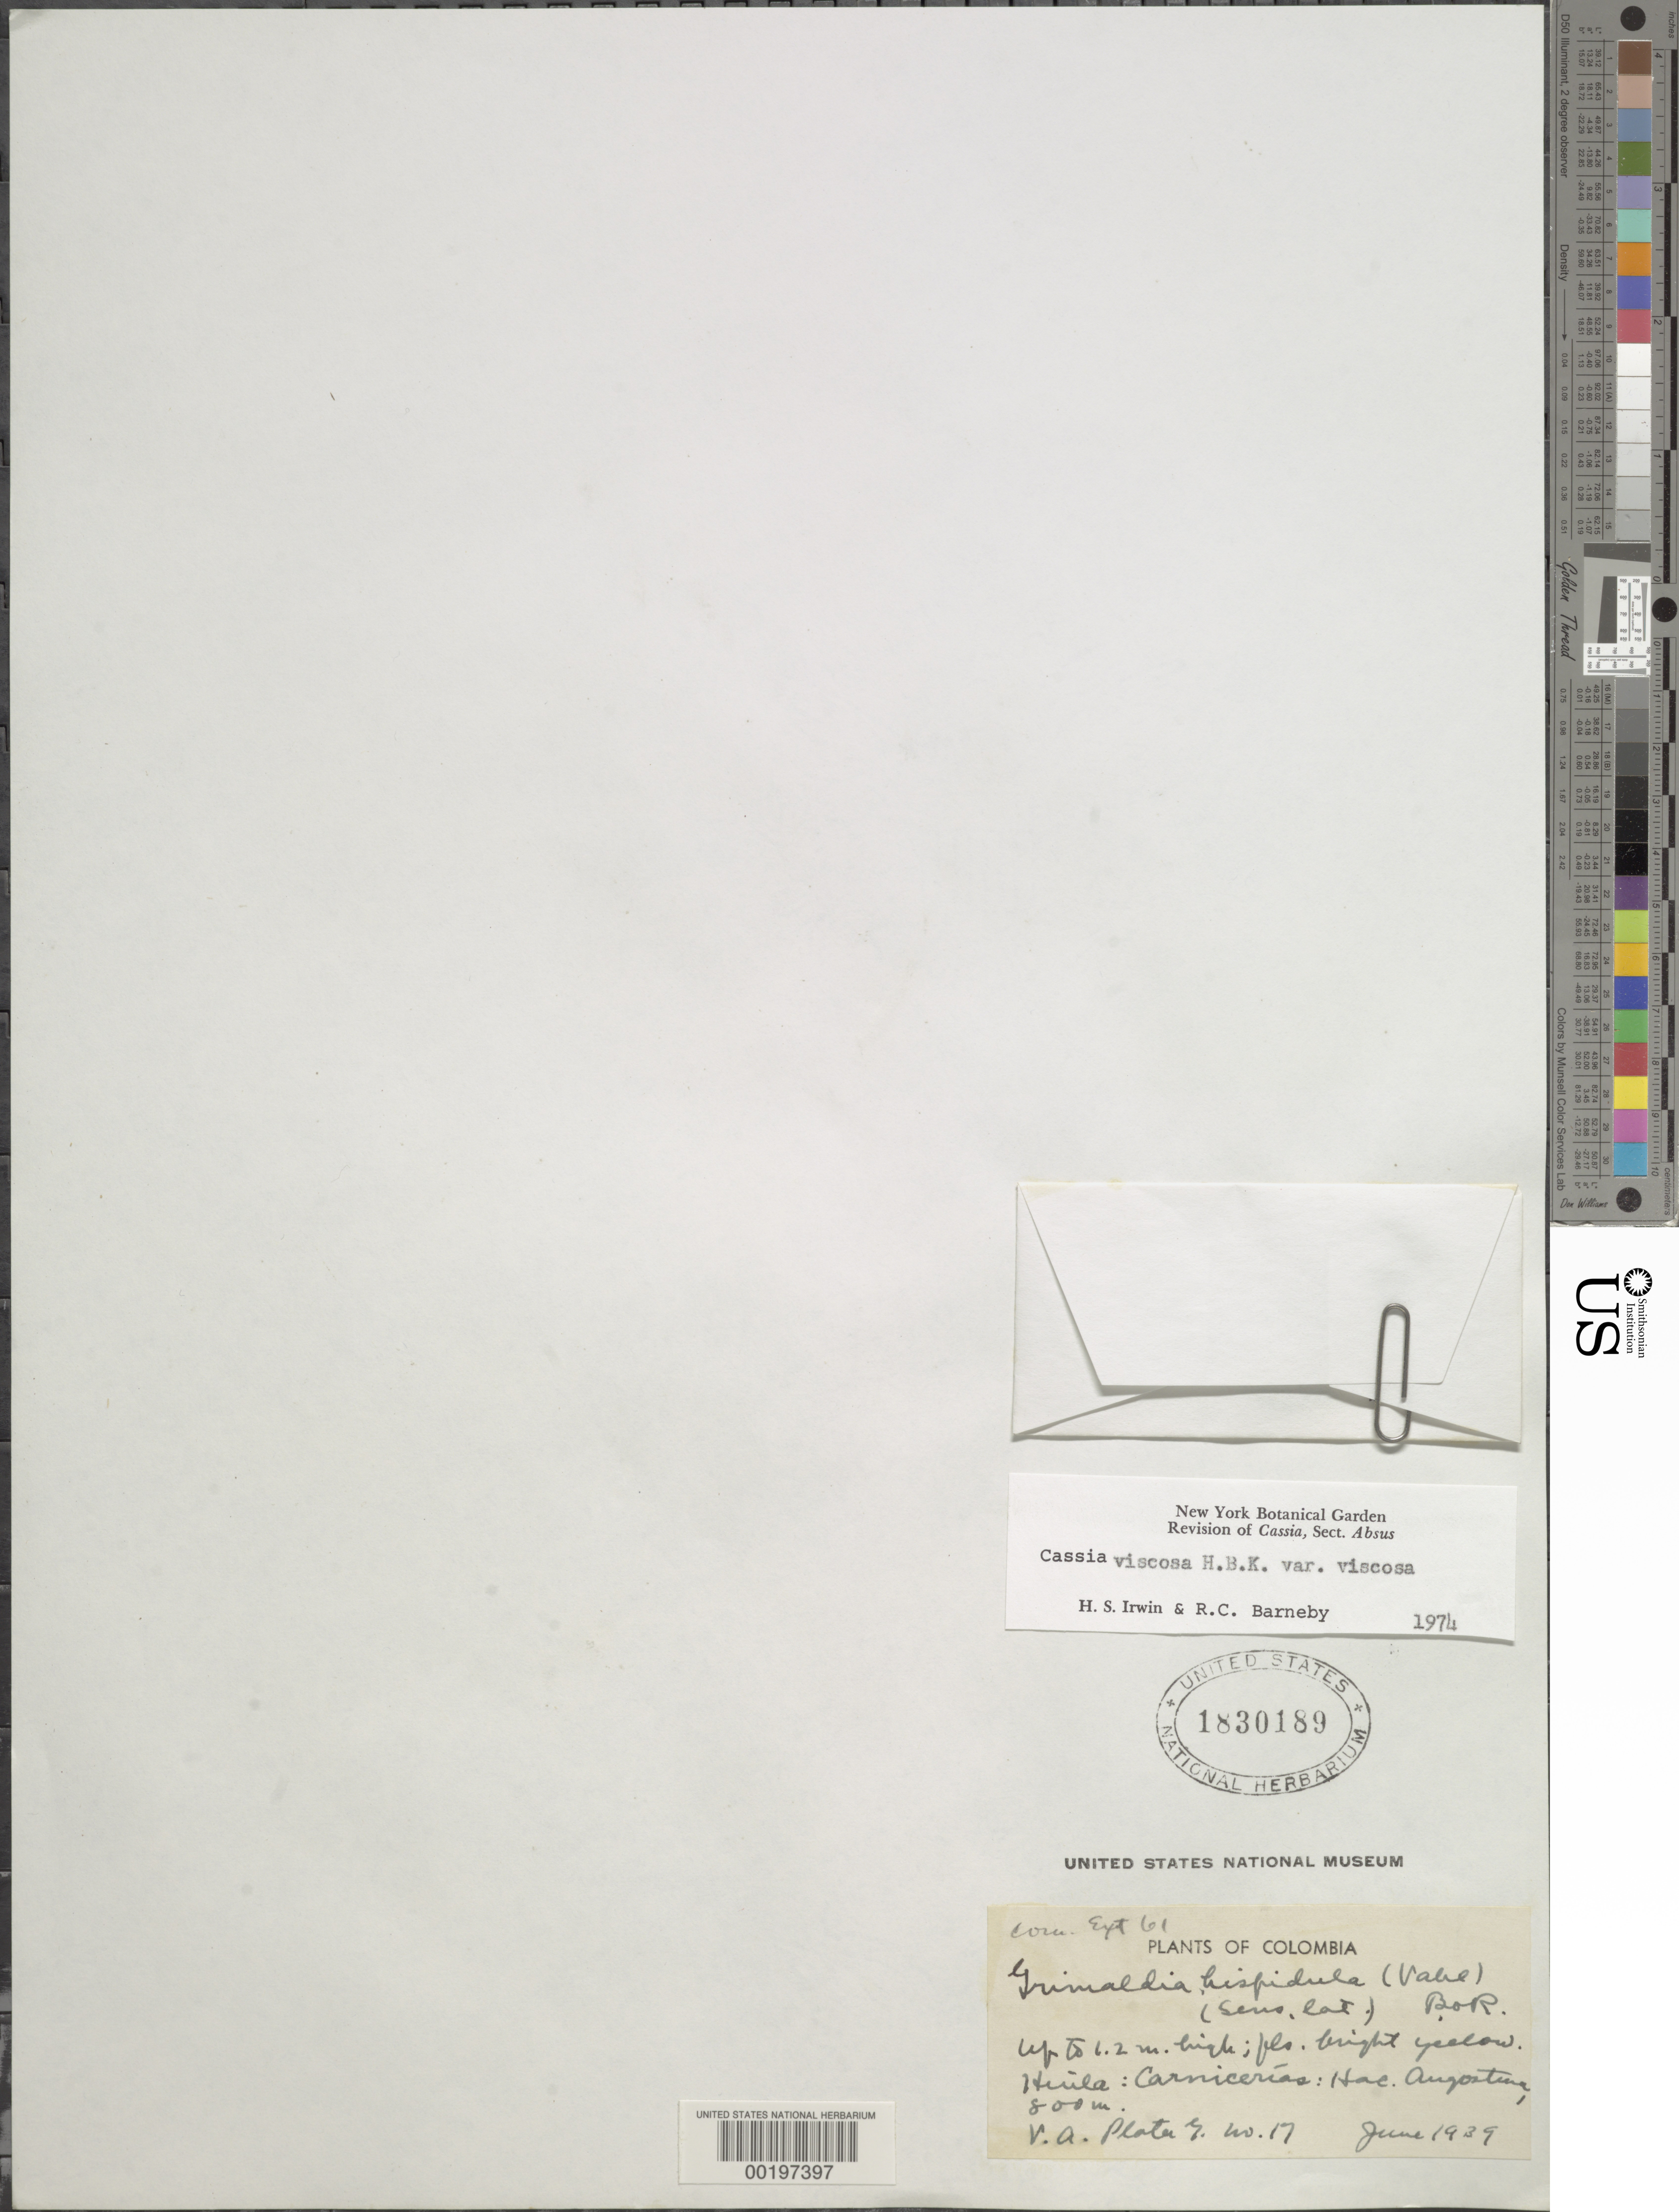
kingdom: Plantae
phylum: Tracheophyta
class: Magnoliopsida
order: Fabales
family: Fabaceae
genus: Chamaecrista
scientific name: Chamaecrista viscosa var. viscosa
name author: (Kunth) H.S. Irwin & Barneby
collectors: V. Plata Garcia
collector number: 17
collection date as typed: Jun 1939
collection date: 1939-06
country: Colombia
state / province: Huila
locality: Carnicerias; Hac. Augostura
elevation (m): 800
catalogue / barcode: US 1830189